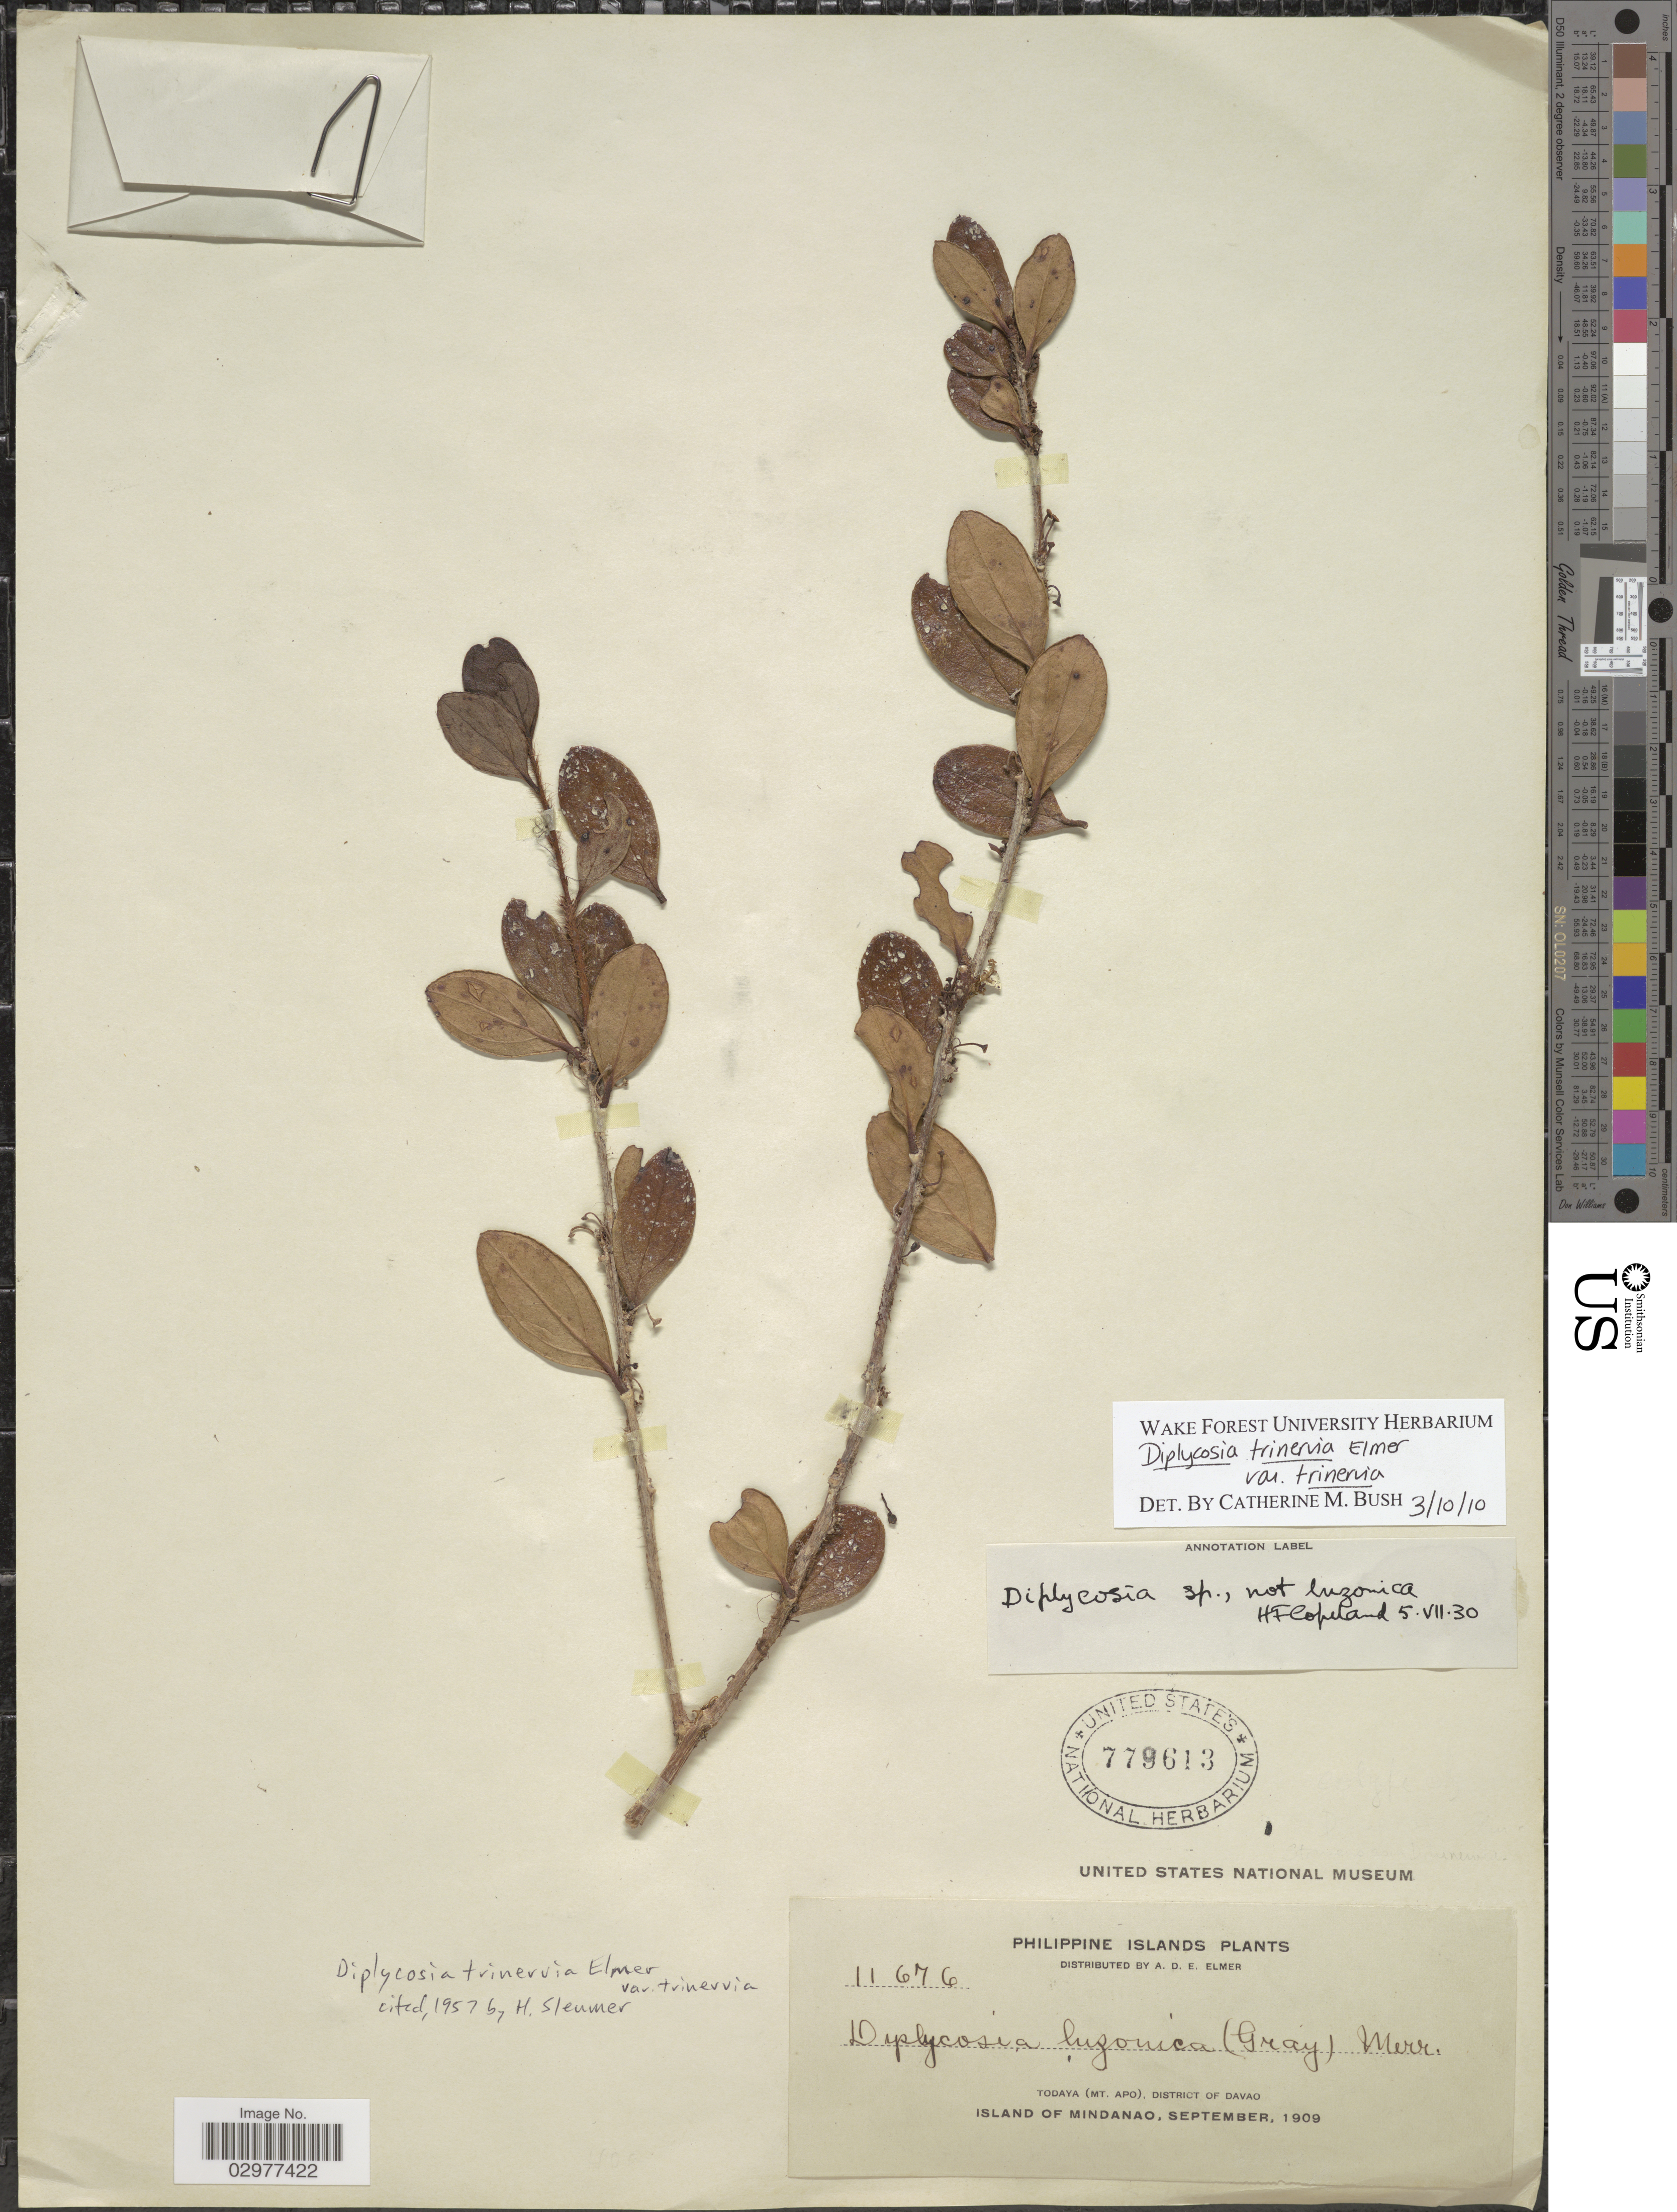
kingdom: Plantae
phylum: Tracheophyta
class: Magnoliopsida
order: Ericales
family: Ericaceae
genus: Diplycosia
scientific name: Diplycosia trinervia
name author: Elmer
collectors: A. D. E. Elmer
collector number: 11676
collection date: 1909-09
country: Philippines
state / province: Davao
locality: Philippine Islands. Todaya (Mt. Apop), District of Davao. Island of Mindanao.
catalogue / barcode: US 779613